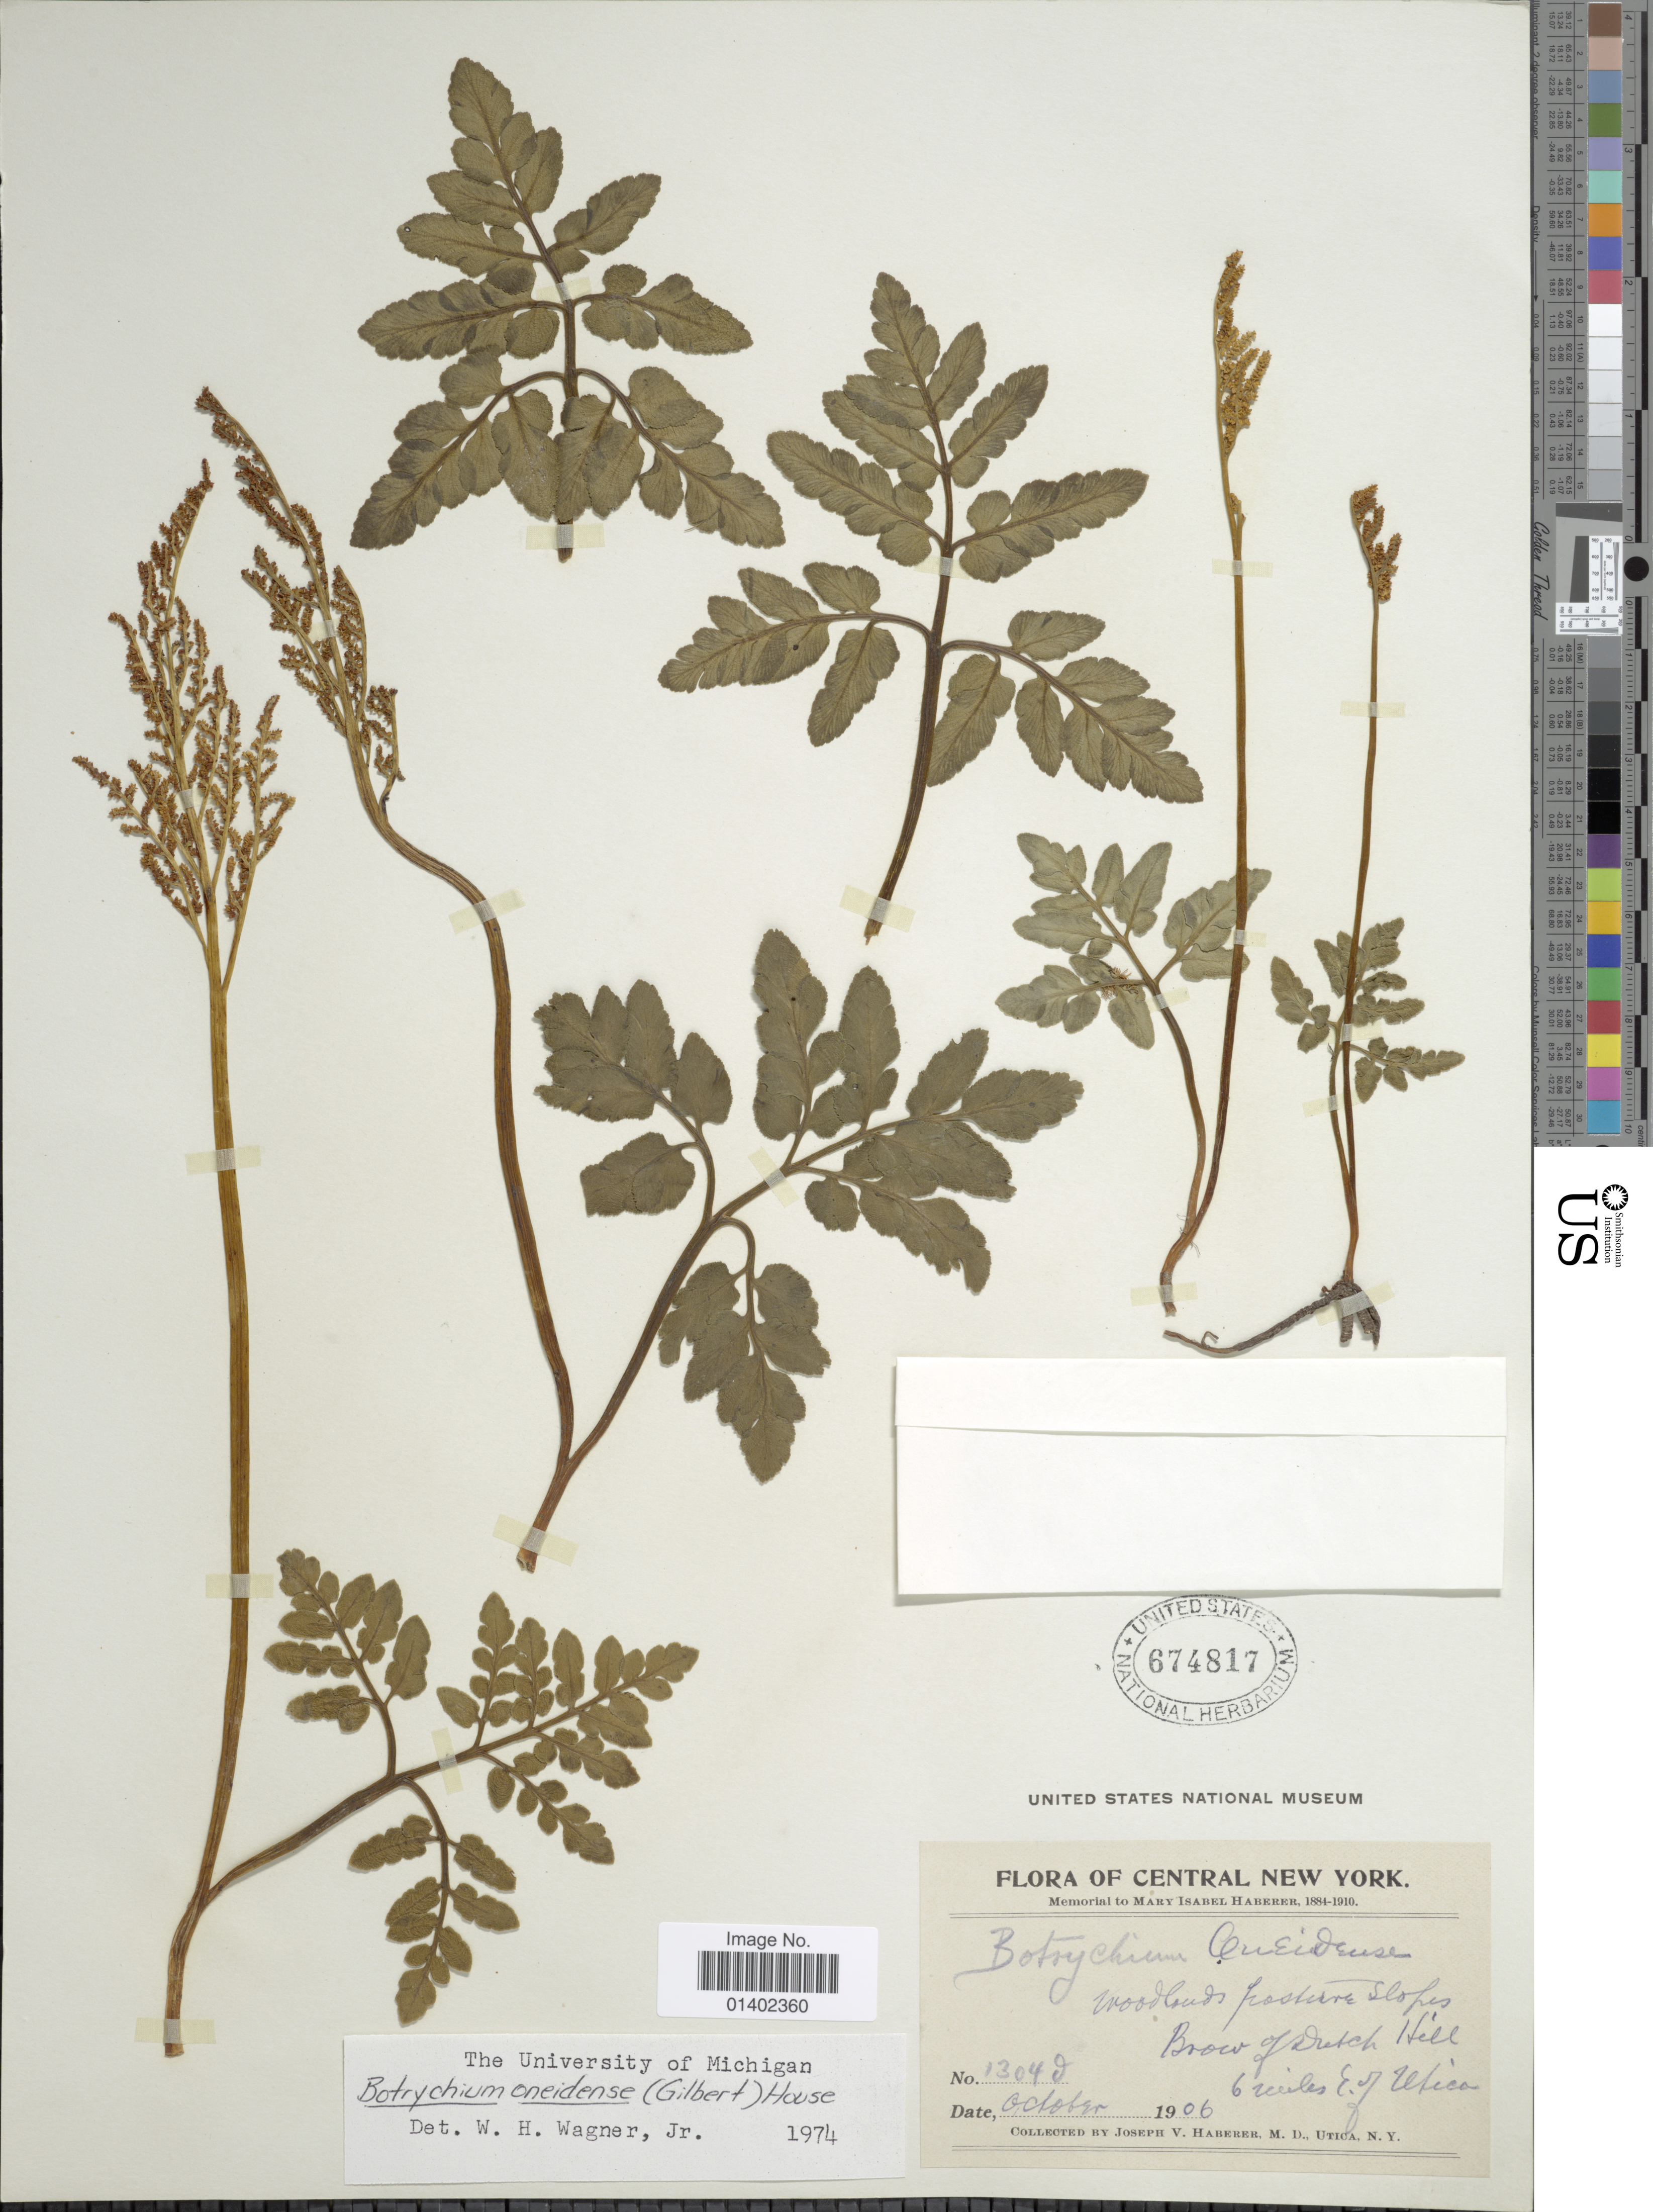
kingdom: Plantae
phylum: Tracheophyta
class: Polypodiopsida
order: Ophioglossales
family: Ophioglossaceae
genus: Botrychium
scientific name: Botrychium oneidense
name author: (Gilbert) House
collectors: J. V. Haberer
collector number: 1304d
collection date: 1906-10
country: United States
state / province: New York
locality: Central New York, Woodlands pasture slopes Brow of Dutch Hill, 6 miles E of Utica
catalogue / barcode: US 674817